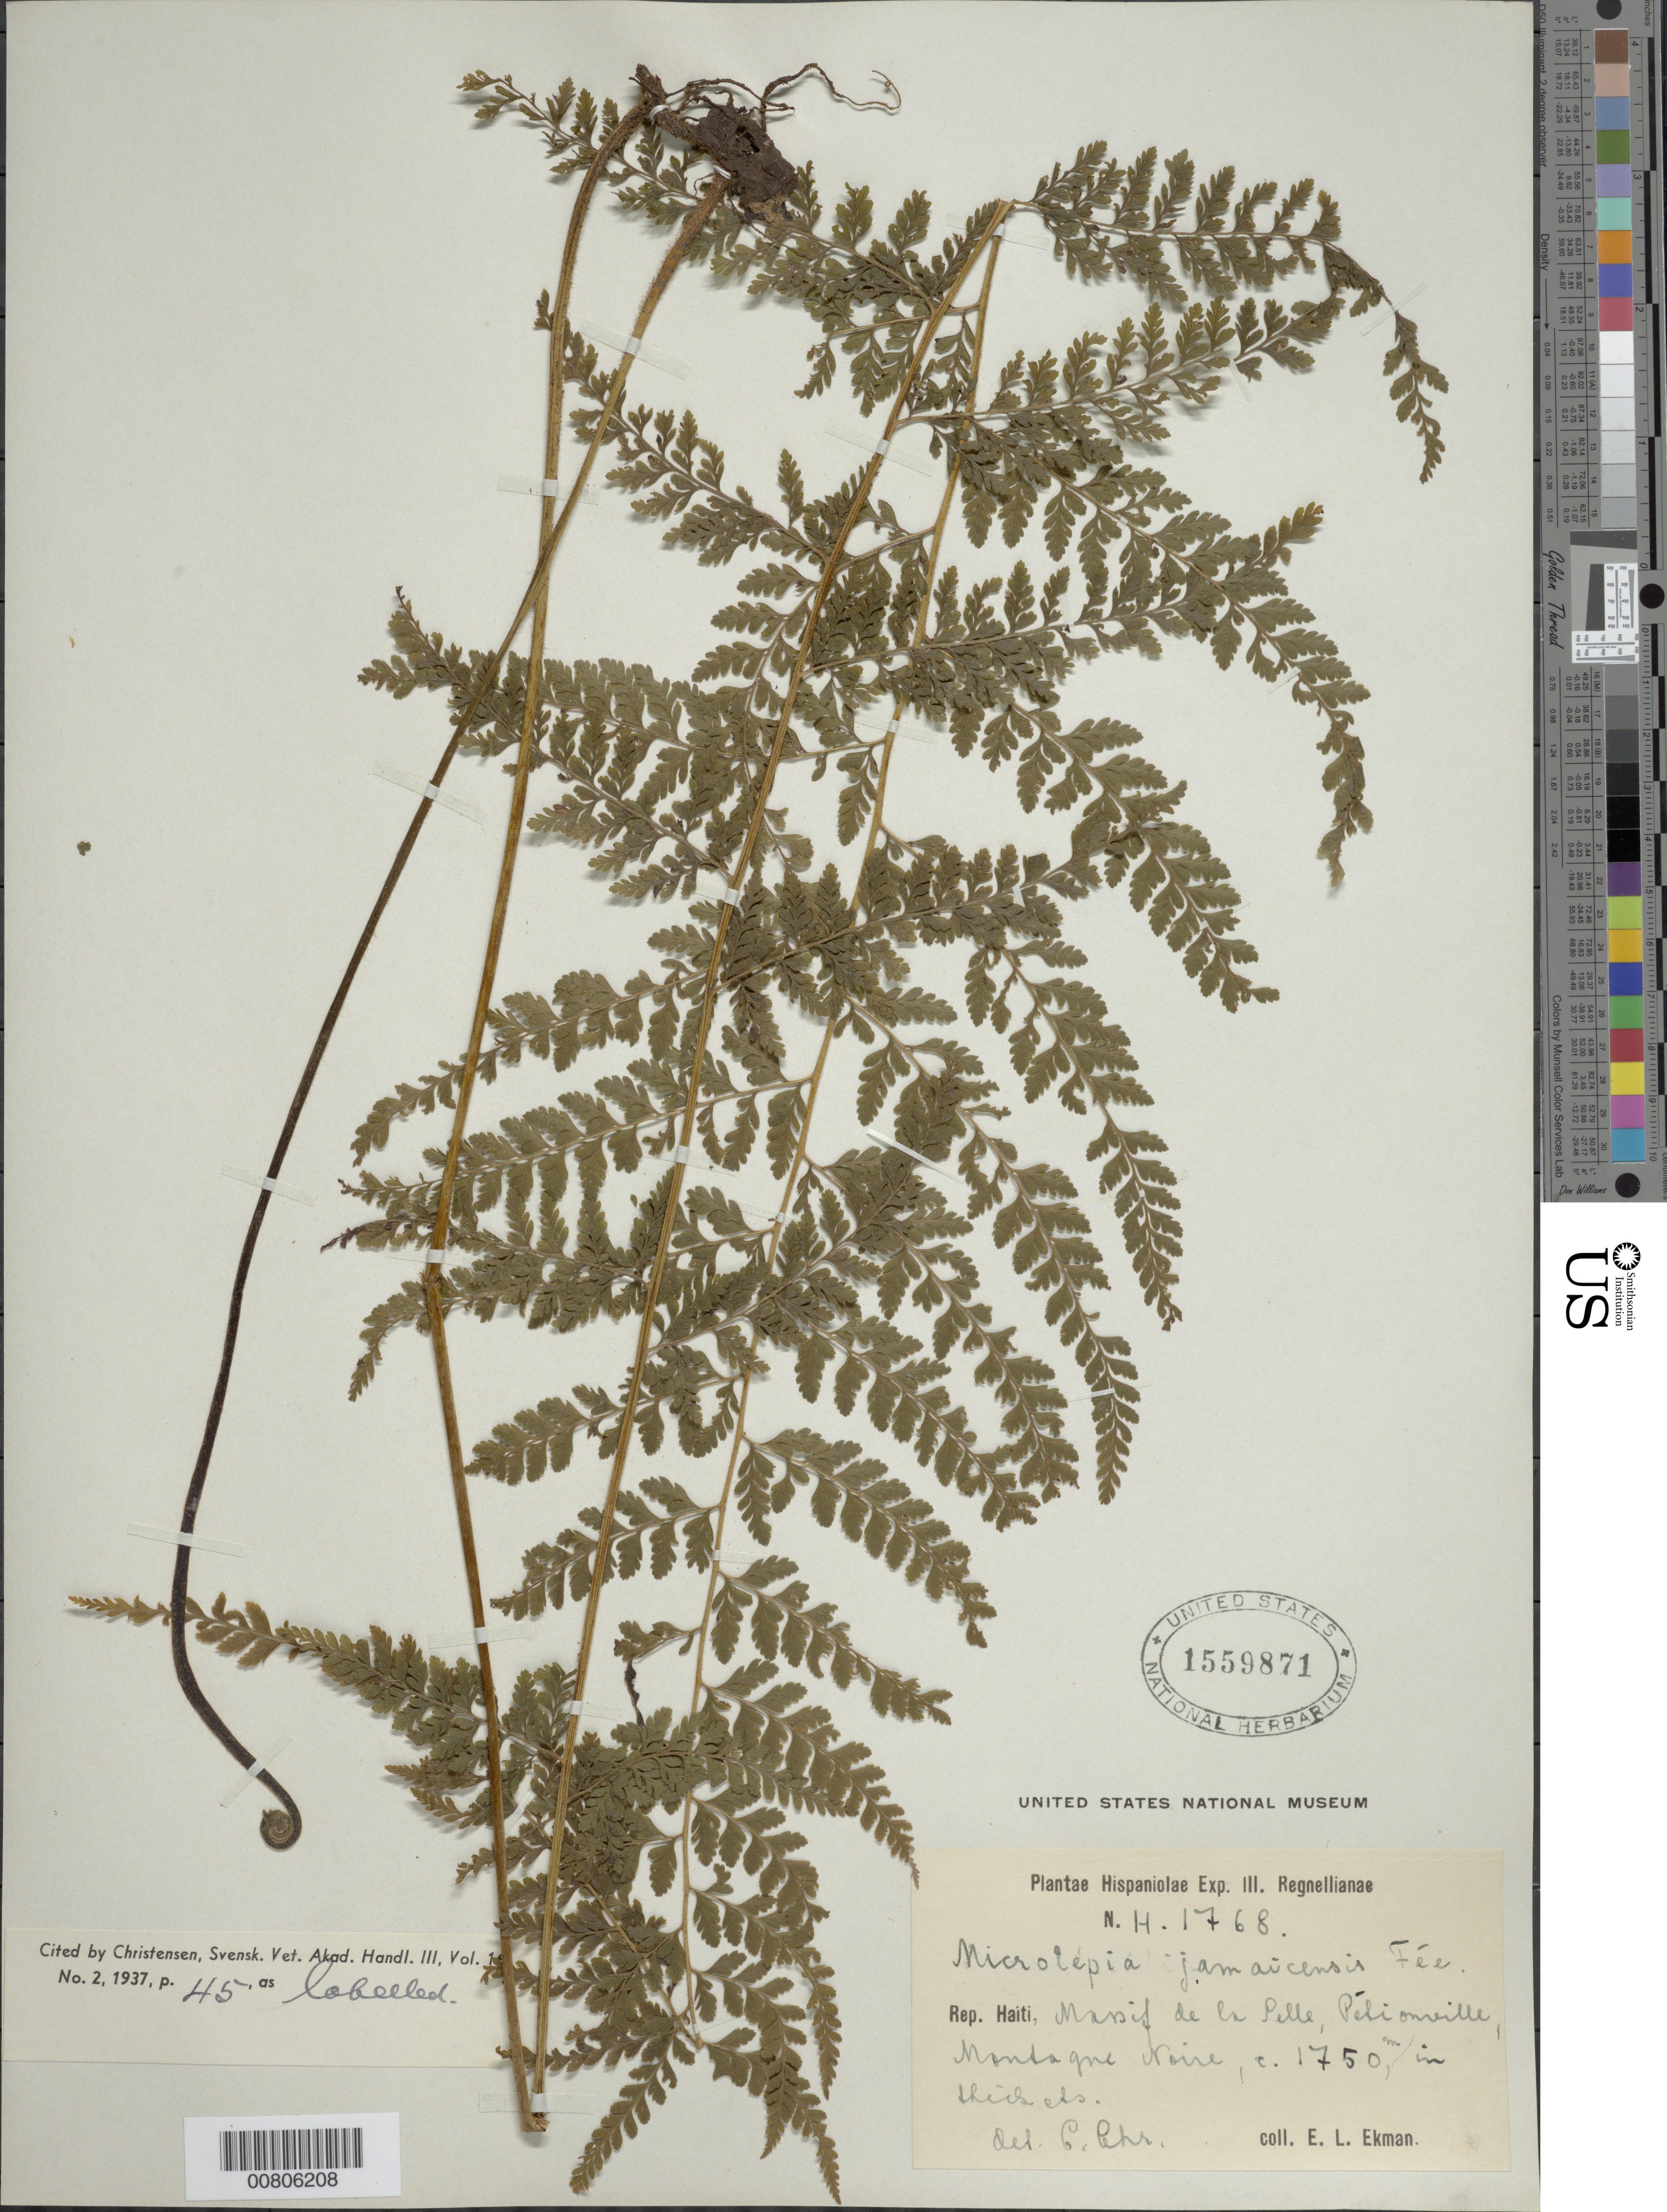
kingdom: Plantae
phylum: Tracheophyta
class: Polypodiopsida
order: Polypodiales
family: Dennstaedtiaceae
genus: Microlepia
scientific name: Microlepia jamaicensis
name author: (Hook.) Fée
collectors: E. L. Ekman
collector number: H 1768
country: Haiti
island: Hispaniola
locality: Massif de la Selle, Pétionville, Montagne Noire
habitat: Thickets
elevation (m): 1750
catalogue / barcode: US 1559871